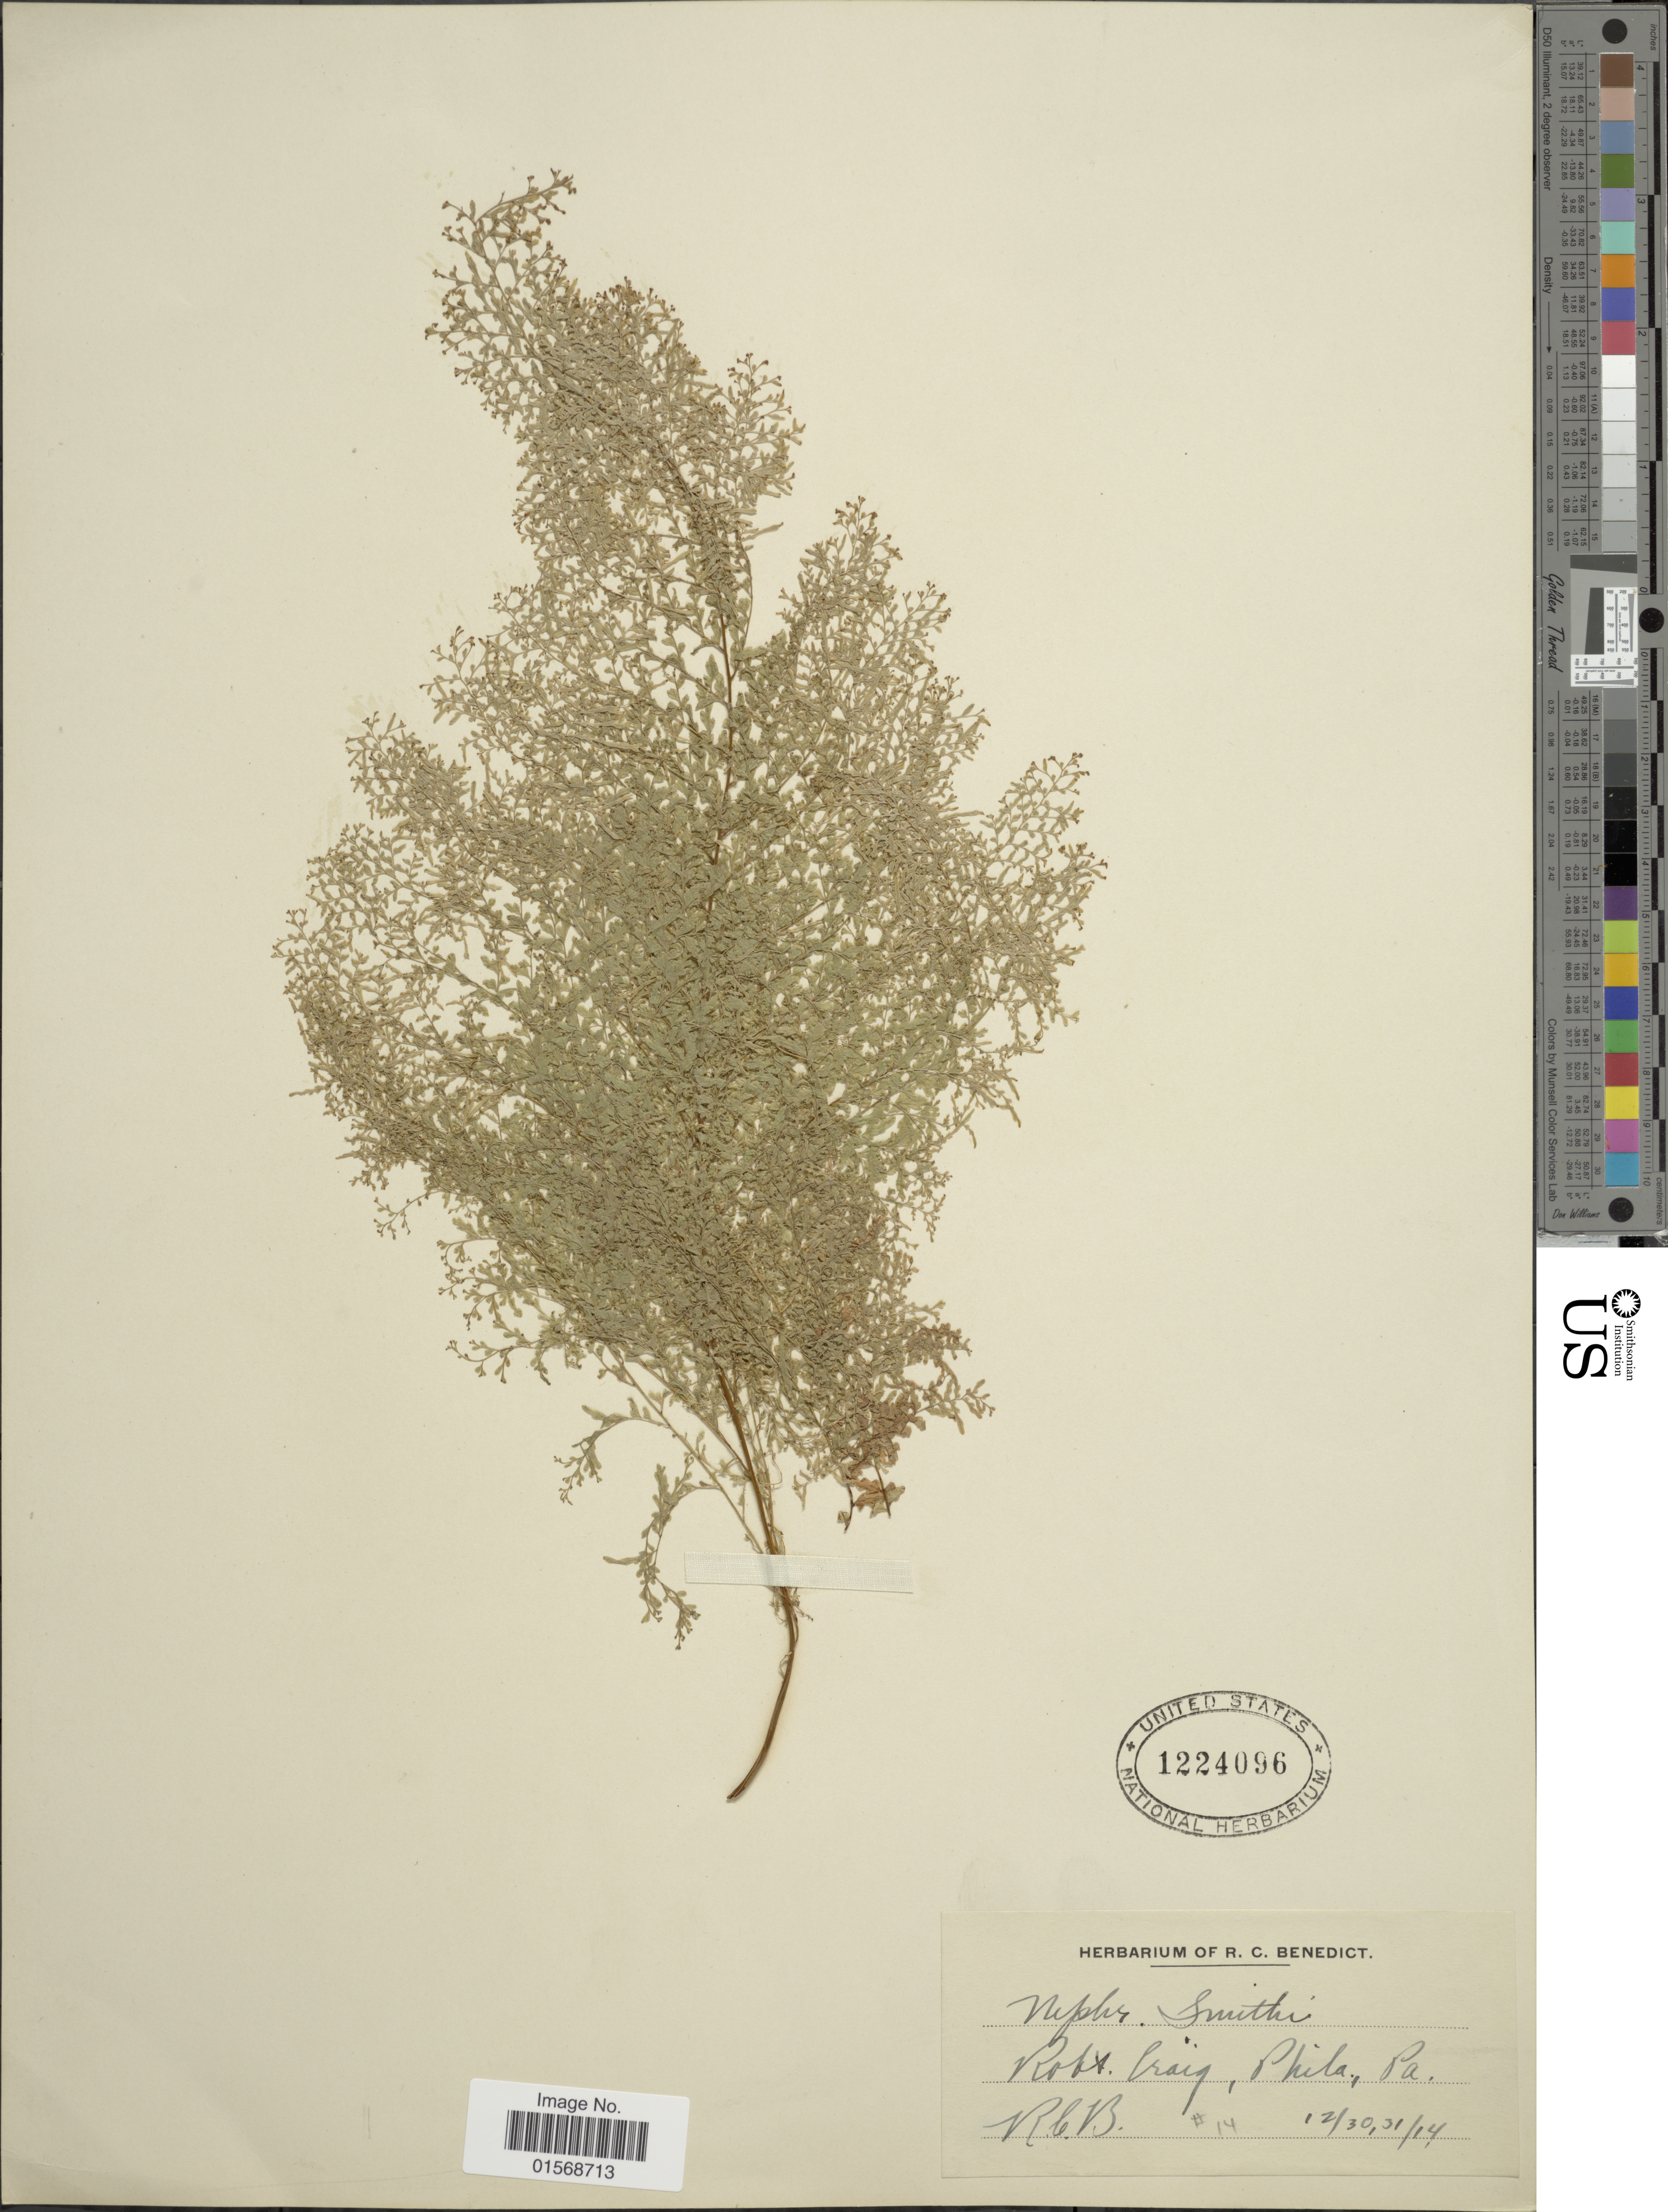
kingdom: Plantae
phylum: Tracheophyta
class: Polypodiopsida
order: Polypodiales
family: Nephrolepidaceae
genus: Nephrolepis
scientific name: Nephrolepis 'Lau'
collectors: R. C. Benedict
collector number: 14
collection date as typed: Transcribed d/m/y: 30/12/14 to 31/12/14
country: United States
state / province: Pennsylvania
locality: Phila., Pa.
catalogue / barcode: US 1224096